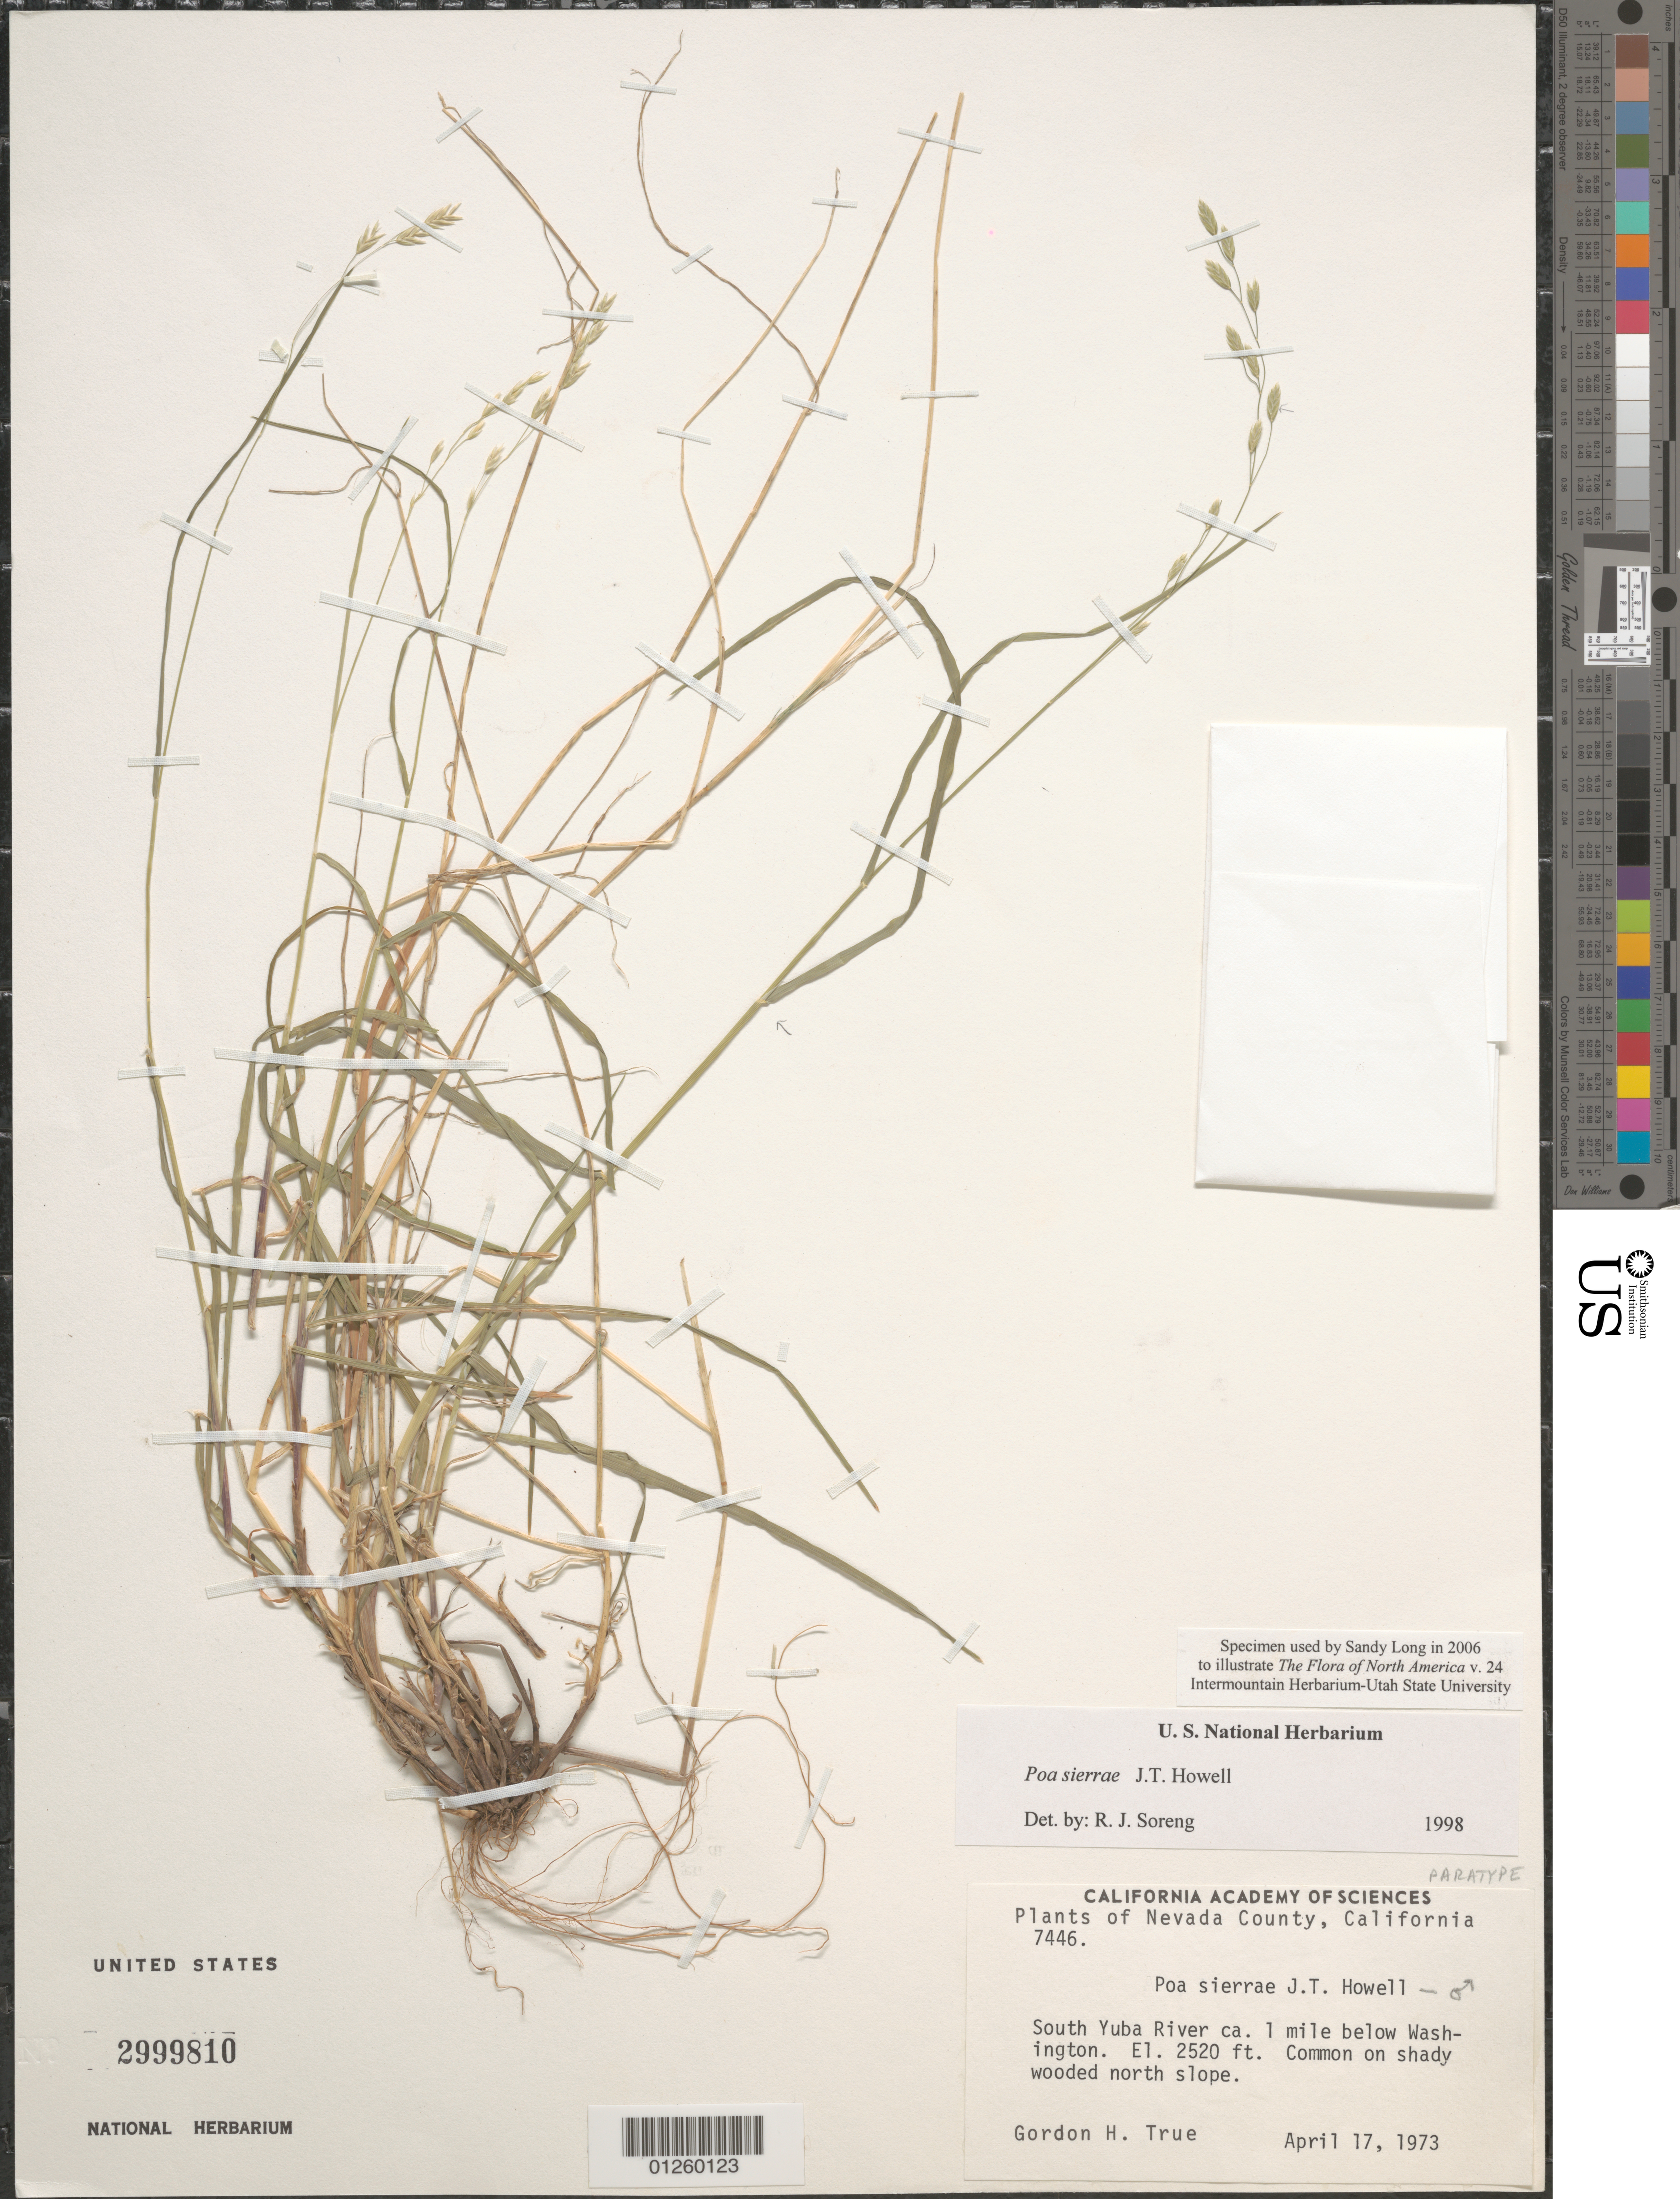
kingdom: Plantae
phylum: Tracheophyta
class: Liliopsida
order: Poales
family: Poaceae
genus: Poa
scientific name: Poa sierrae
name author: J.T. Howell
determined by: Soreng, Robert J., Research Associate (BOT), Smithsonian Institution - National Museum of Natural History (UNITED STATES)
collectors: G. H. True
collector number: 7446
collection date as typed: April 17, 1973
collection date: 1973-04-17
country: United States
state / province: California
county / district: Nevada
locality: South Yuba River ca. 1 mile below Washington.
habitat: common on shady wooded north slope.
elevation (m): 768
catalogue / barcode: US 2999810